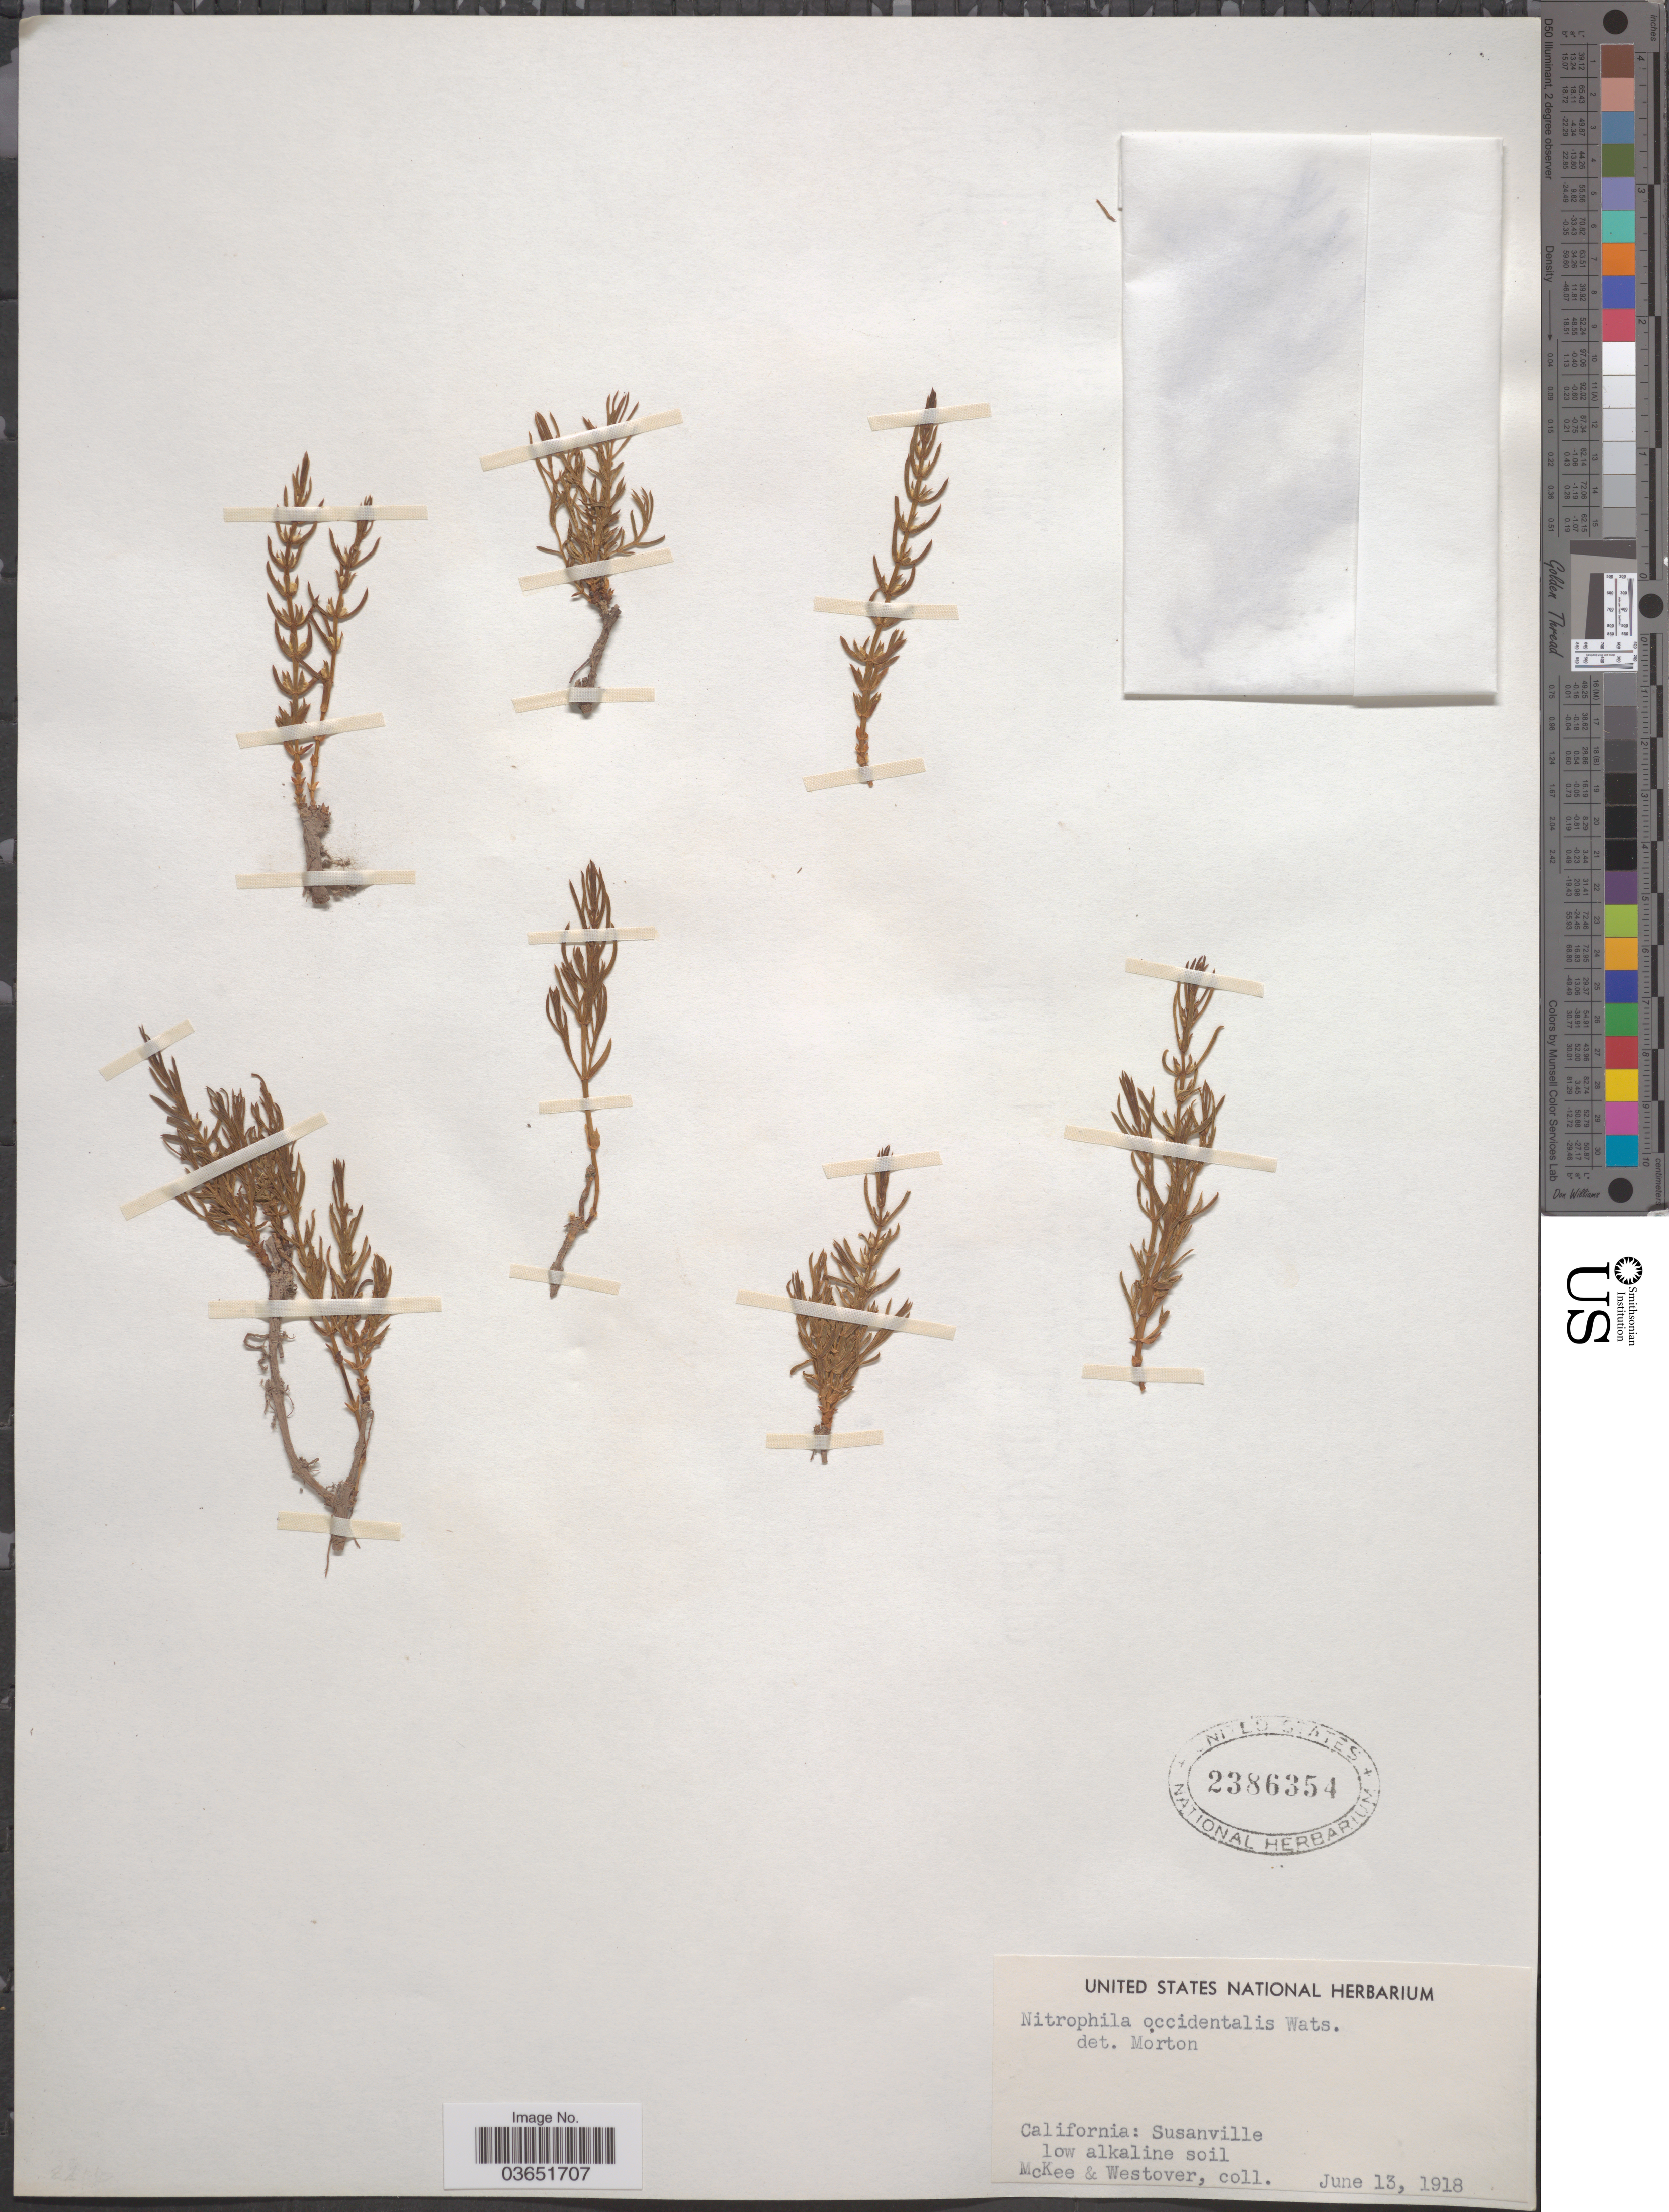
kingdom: Plantae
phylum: Tracheophyta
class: Magnoliopsida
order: Caryophyllales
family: Amaranthaceae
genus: Nitrophila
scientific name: Nitrophila occidentalis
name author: (Moq.) S. Watson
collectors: McKee, -- & Westover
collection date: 1918-06-13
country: United States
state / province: California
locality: Susanville.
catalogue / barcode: US 2386354